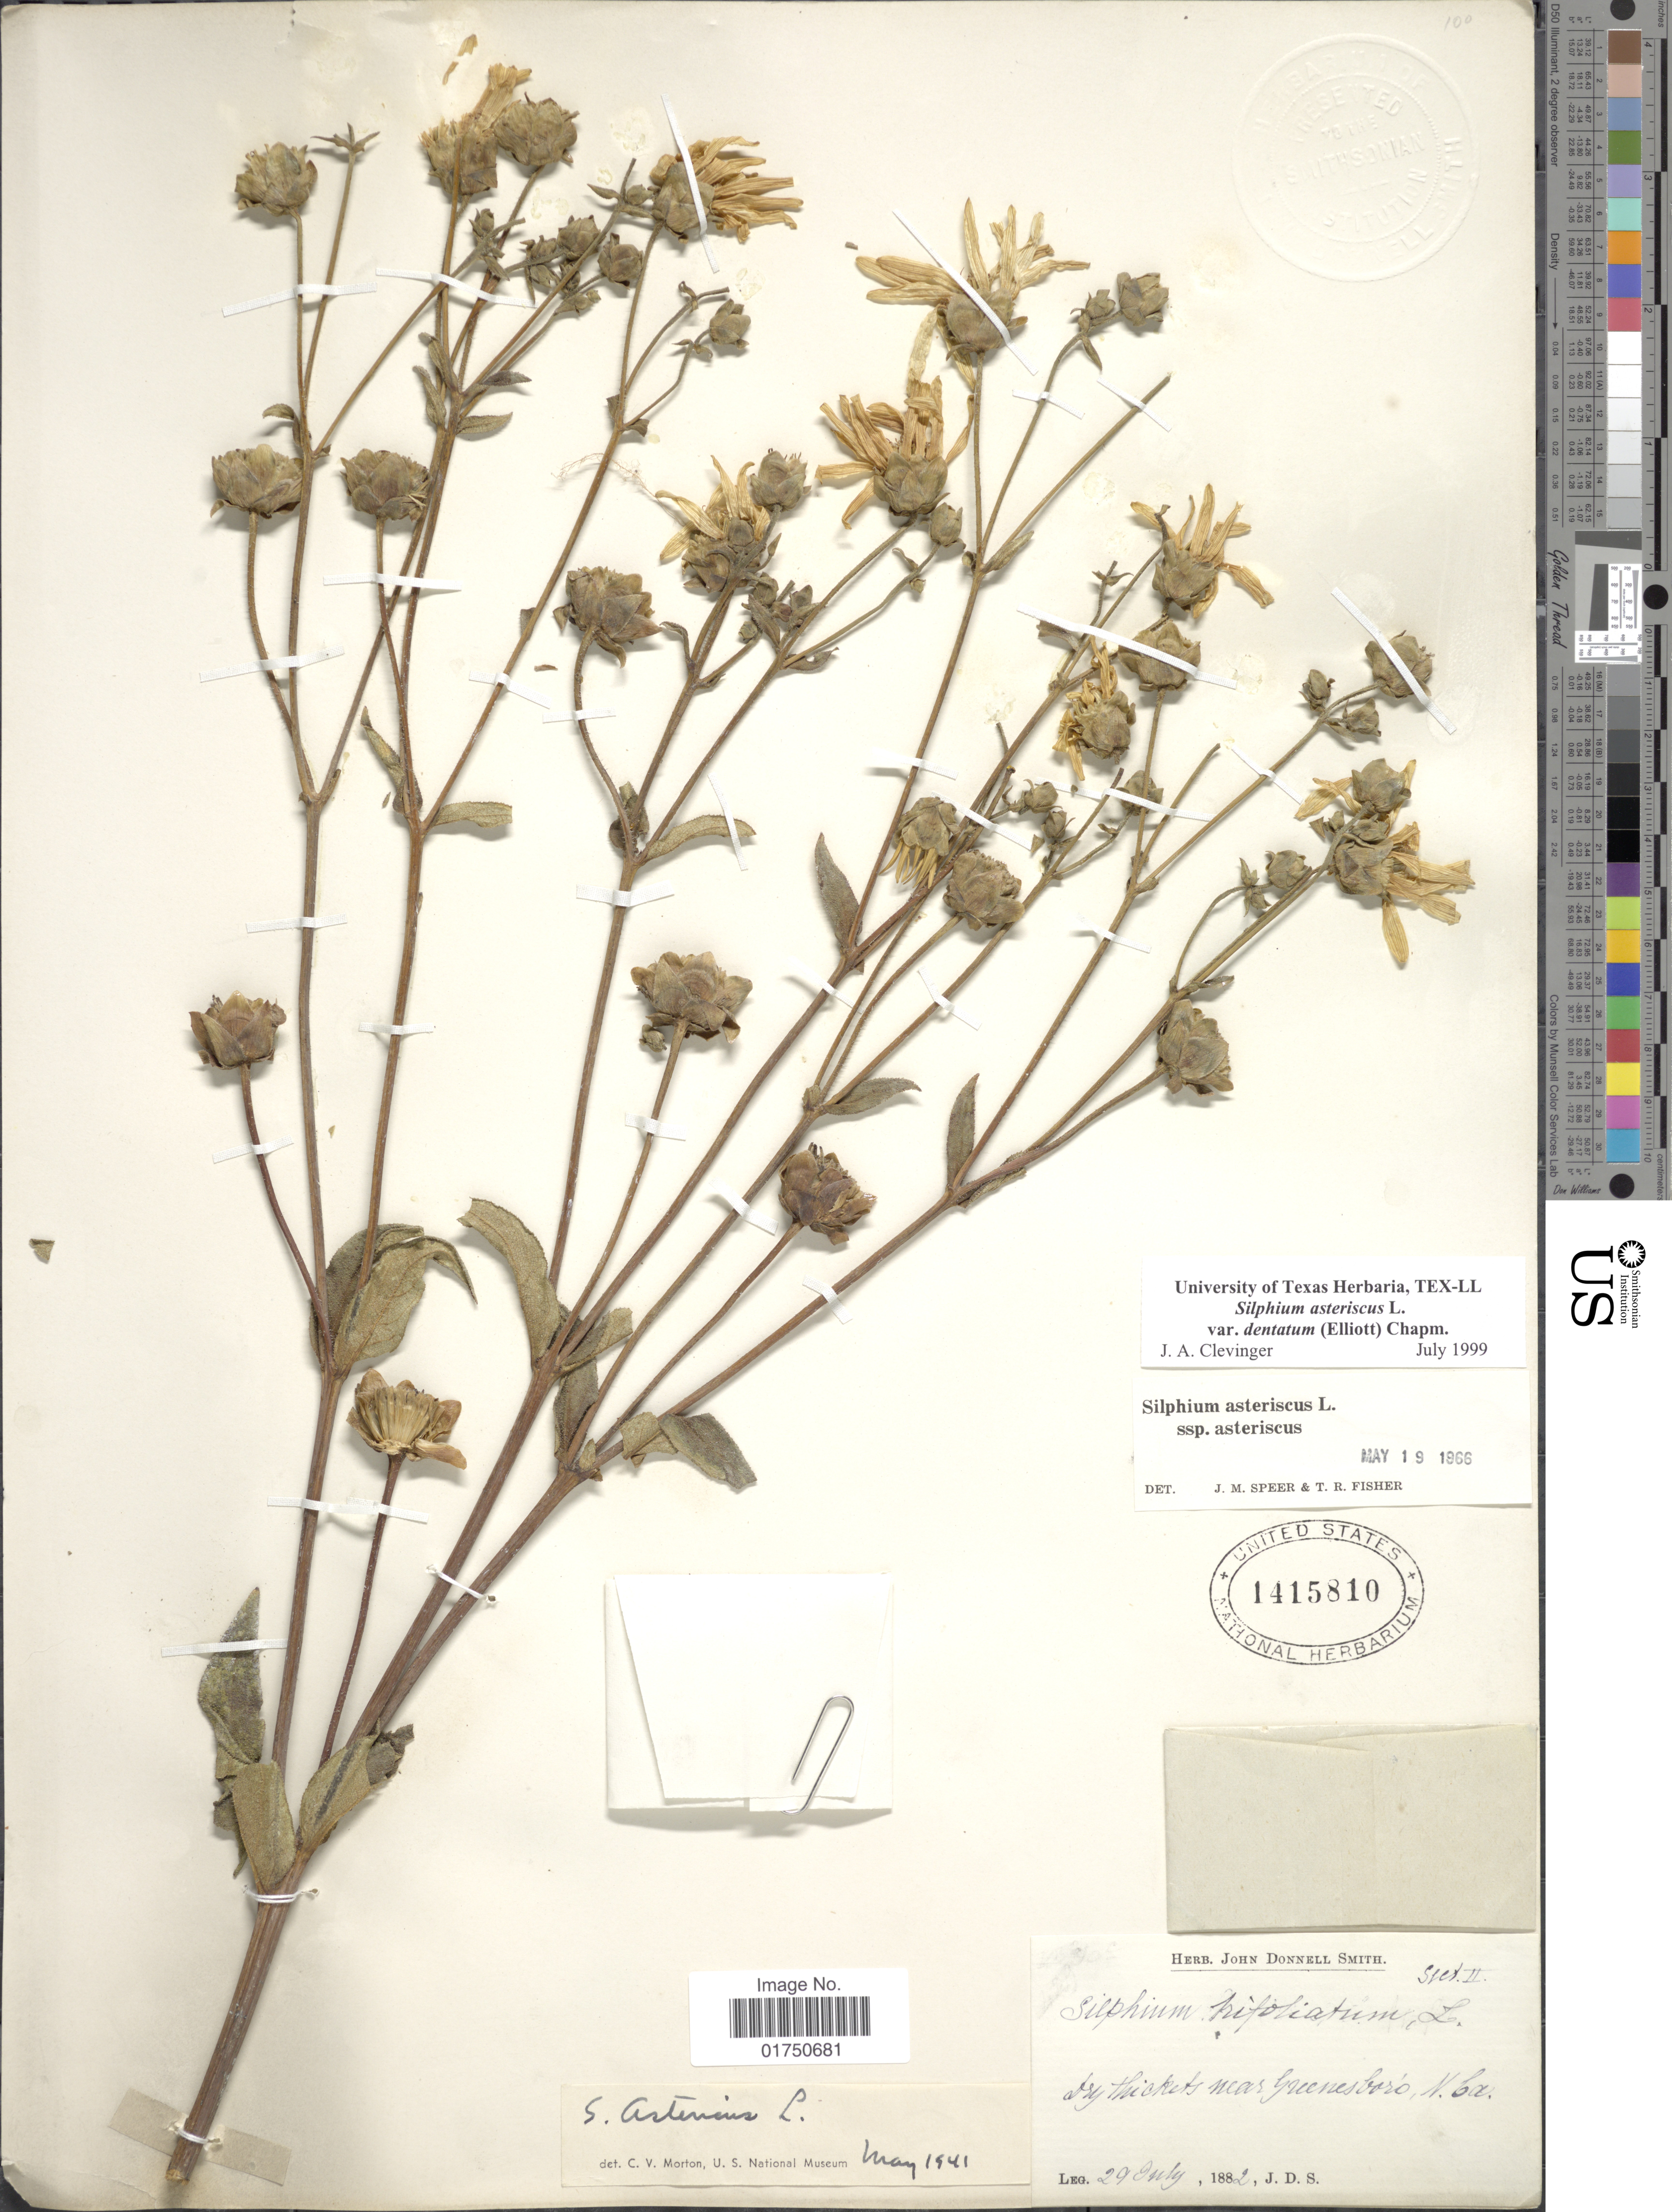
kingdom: Plantae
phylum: Tracheophyta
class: Magnoliopsida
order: Asterales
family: Asteraceae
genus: Silphium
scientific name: Silphium asteriscus var. dentatum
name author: (Elliott) Chapm.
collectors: J. Donnell Smith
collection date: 1882-07-29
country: United States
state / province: North Carolina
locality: Dry thickets near Greenesboro, N. Ca.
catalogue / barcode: US 1415810